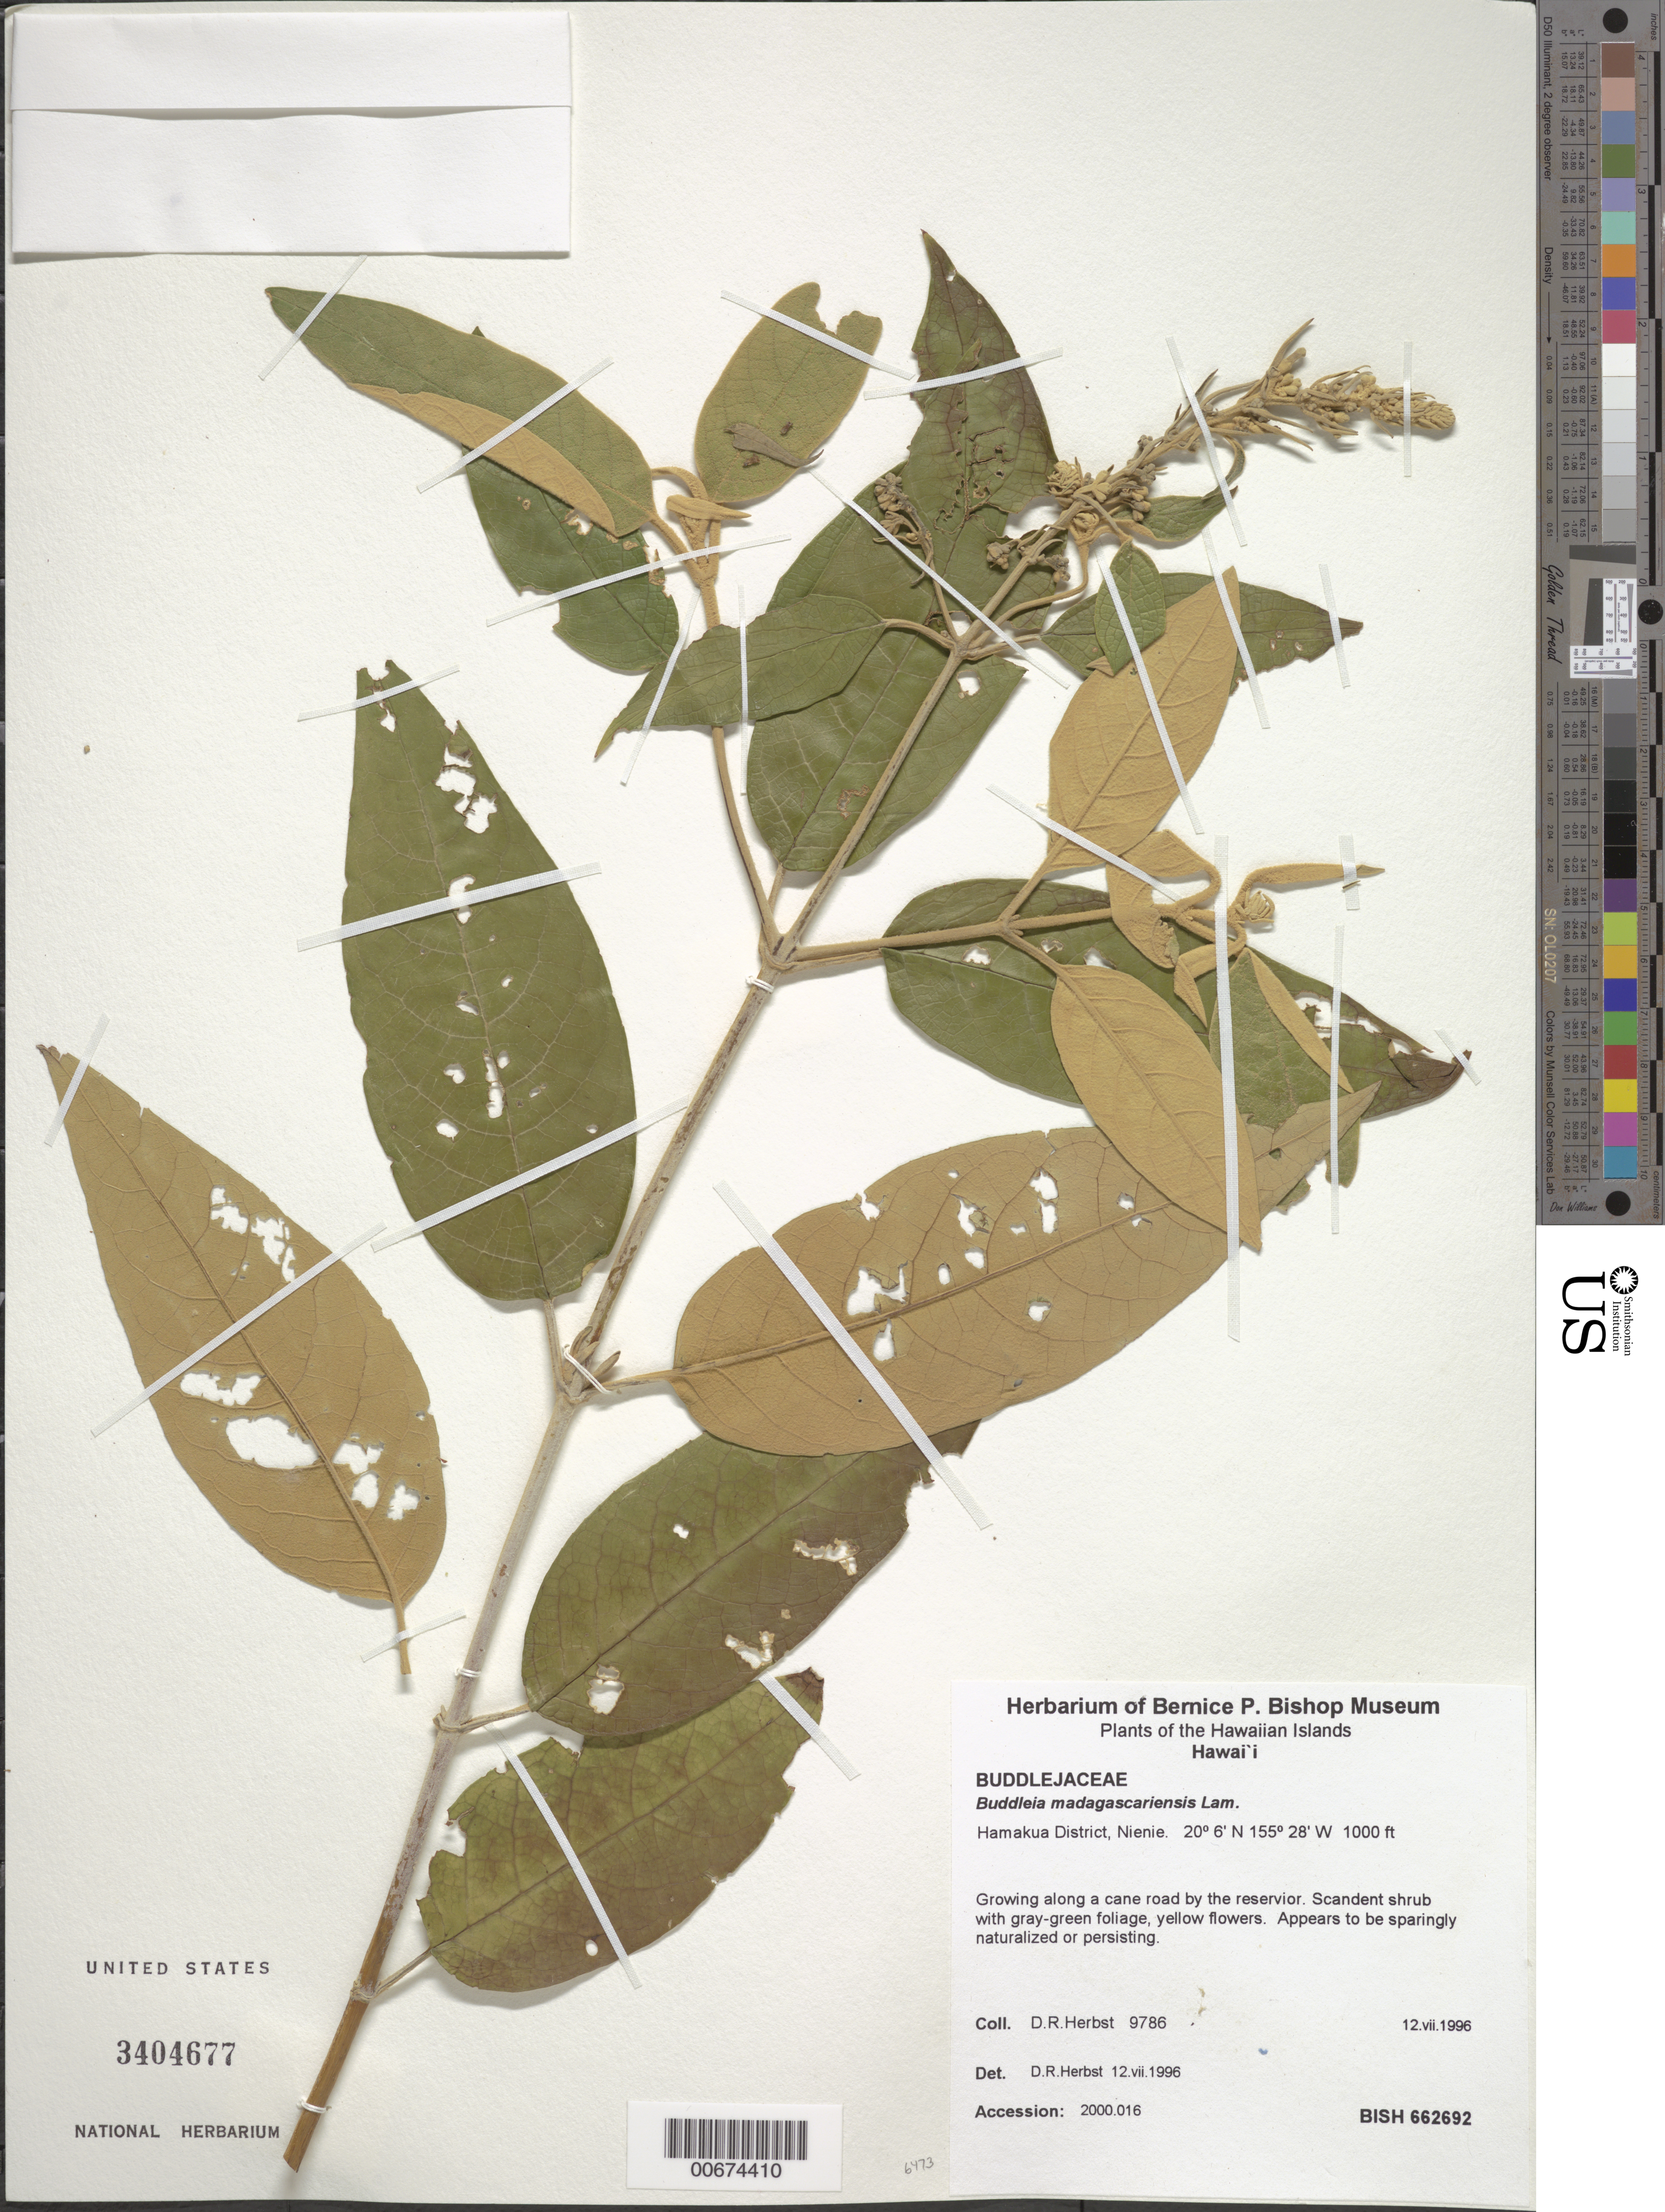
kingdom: Plantae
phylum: Tracheophyta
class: Magnoliopsida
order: Lamiales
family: Scrophulariaceae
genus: Buddleja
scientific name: Buddleja madagascariensis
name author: Lam.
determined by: Herbst, D. R.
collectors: D. R. Herbst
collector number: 9786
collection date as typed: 12 Jul 1996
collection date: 1996-07-12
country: United States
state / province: Hawaii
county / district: Hawaii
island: Hawaii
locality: Hamakua Distr., Nienie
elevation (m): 304.8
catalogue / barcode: US 3404677